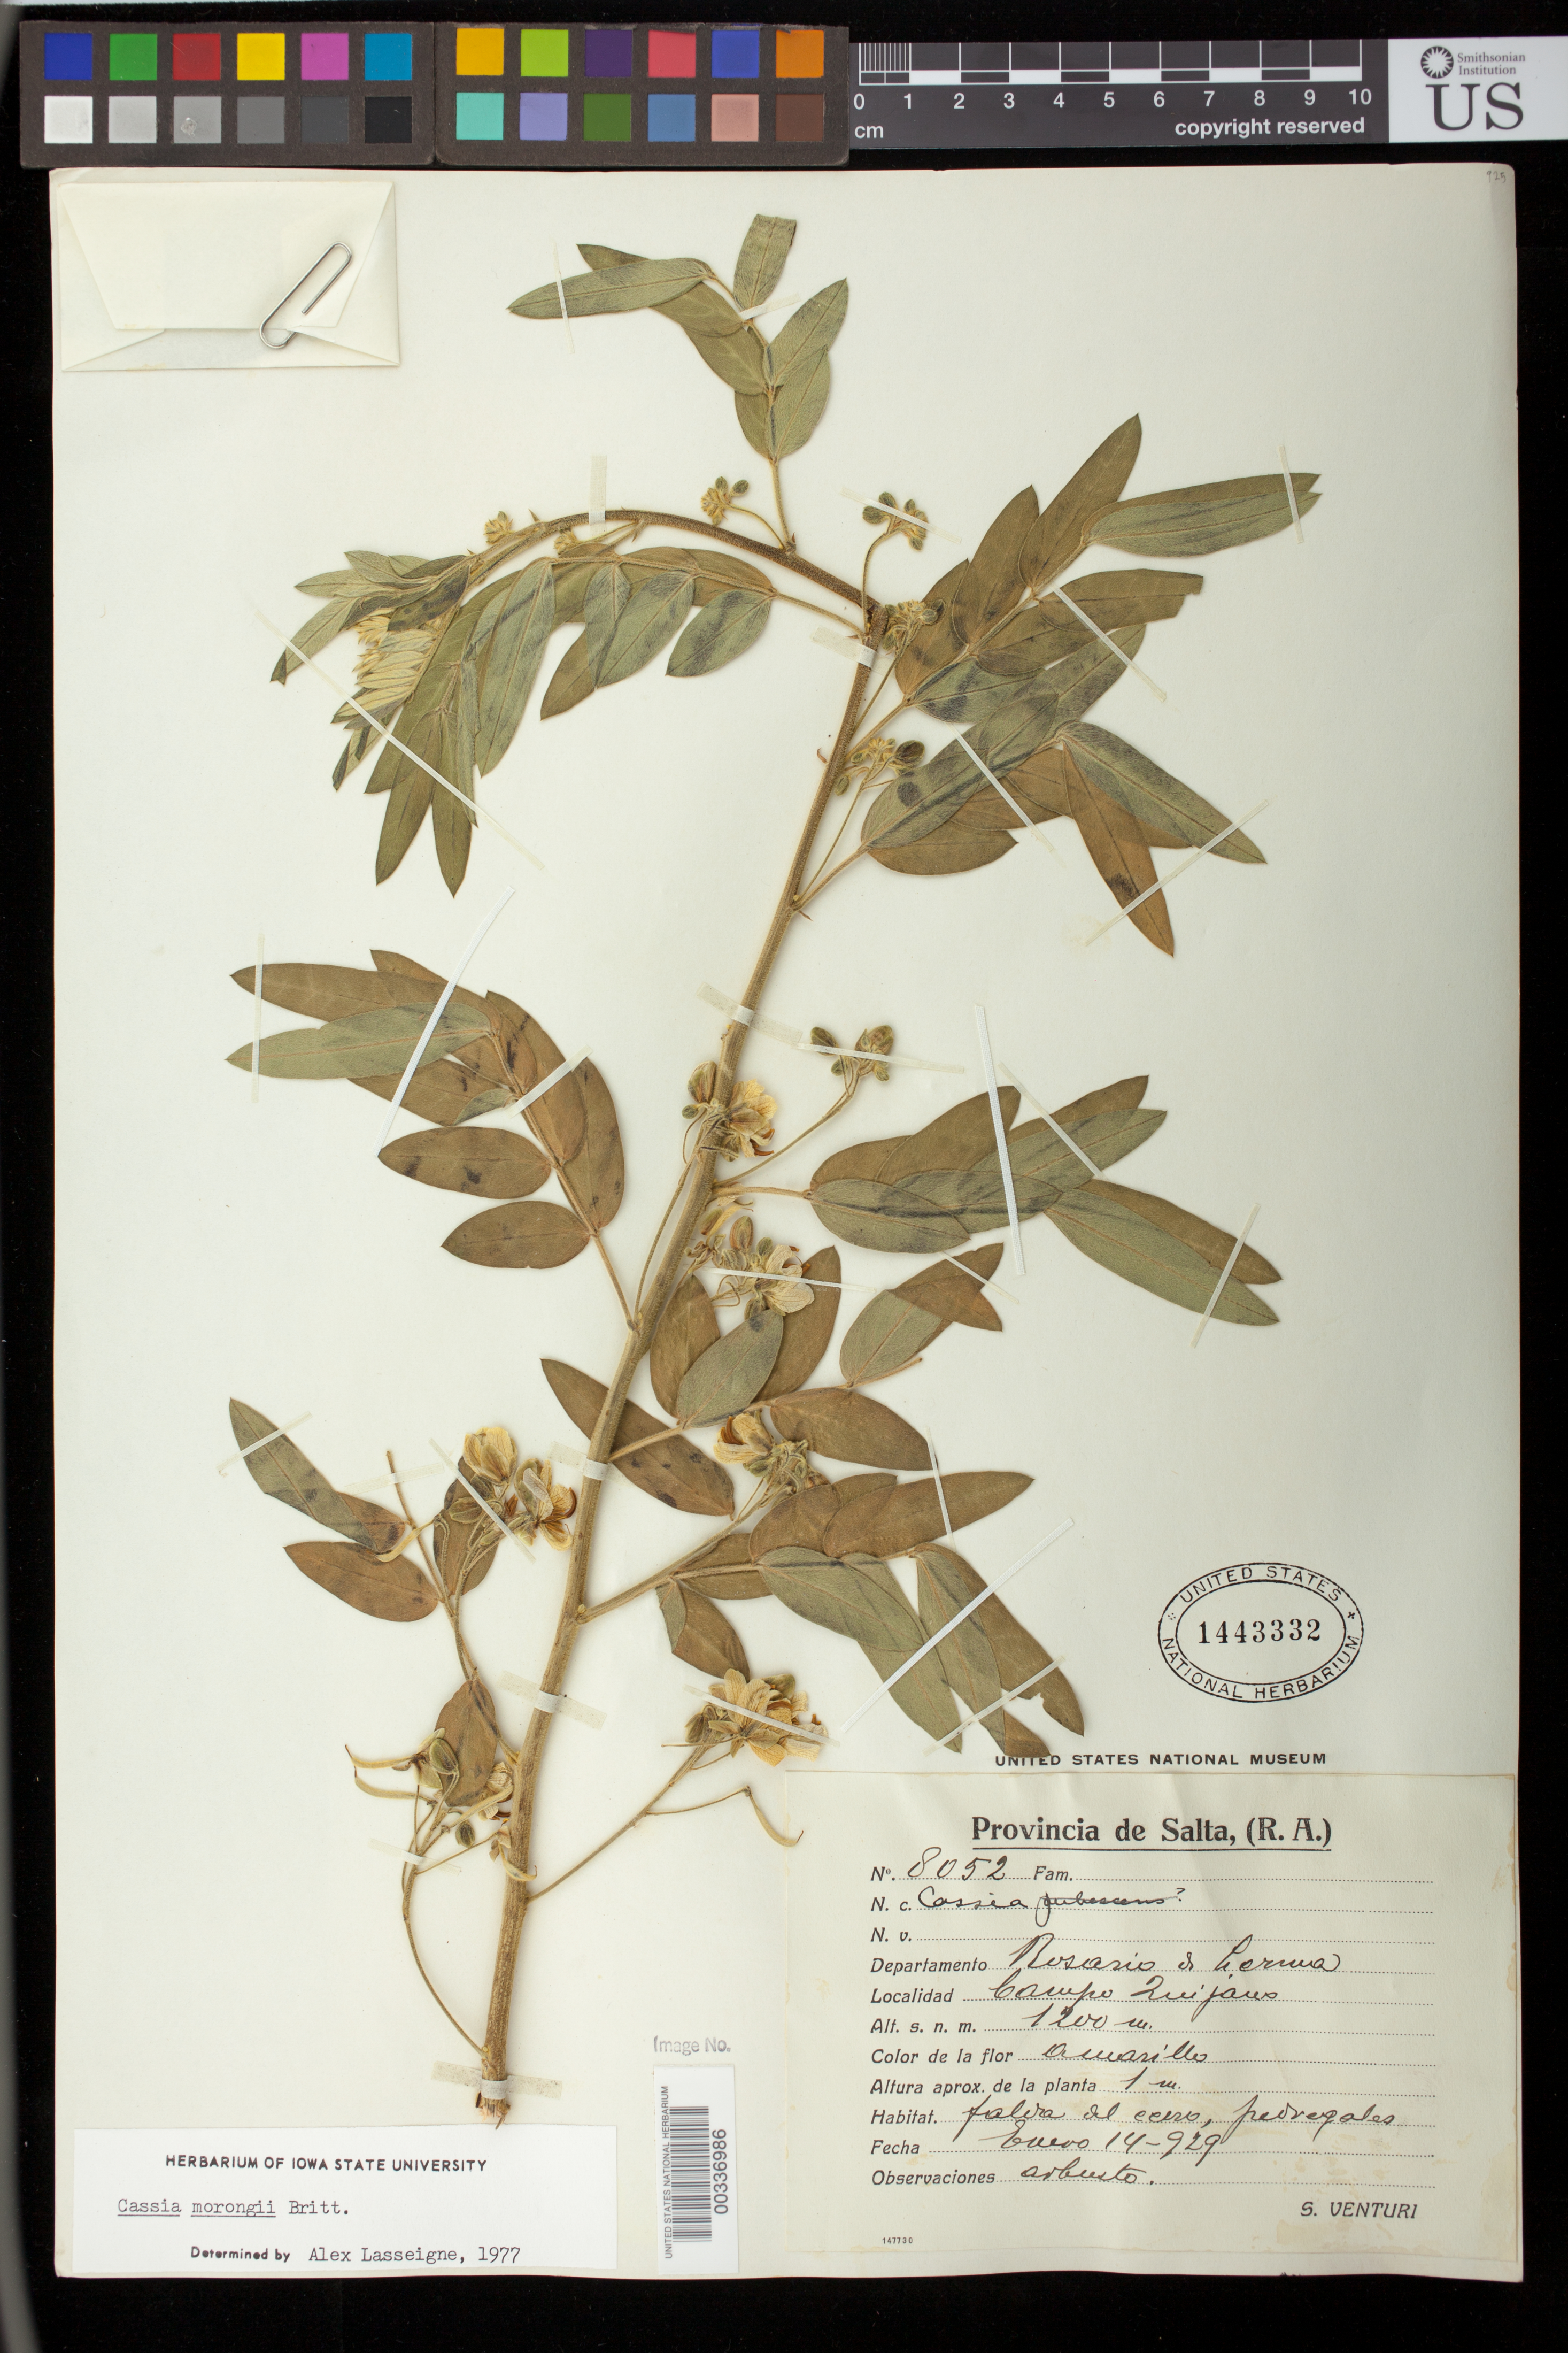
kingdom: Plantae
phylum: Tracheophyta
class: Magnoliopsida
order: Fabales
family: Fabaceae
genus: Senna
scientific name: Senna morongii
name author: (Britton) H.S. Irwin & Barneby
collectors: S. Venturi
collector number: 8052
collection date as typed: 14 Jan 1929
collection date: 1929-01-14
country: Argentina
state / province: Salta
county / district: Rosario de Lerma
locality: Campo Quijano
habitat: Pedregales del rio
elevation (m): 1500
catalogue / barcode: US 1443332